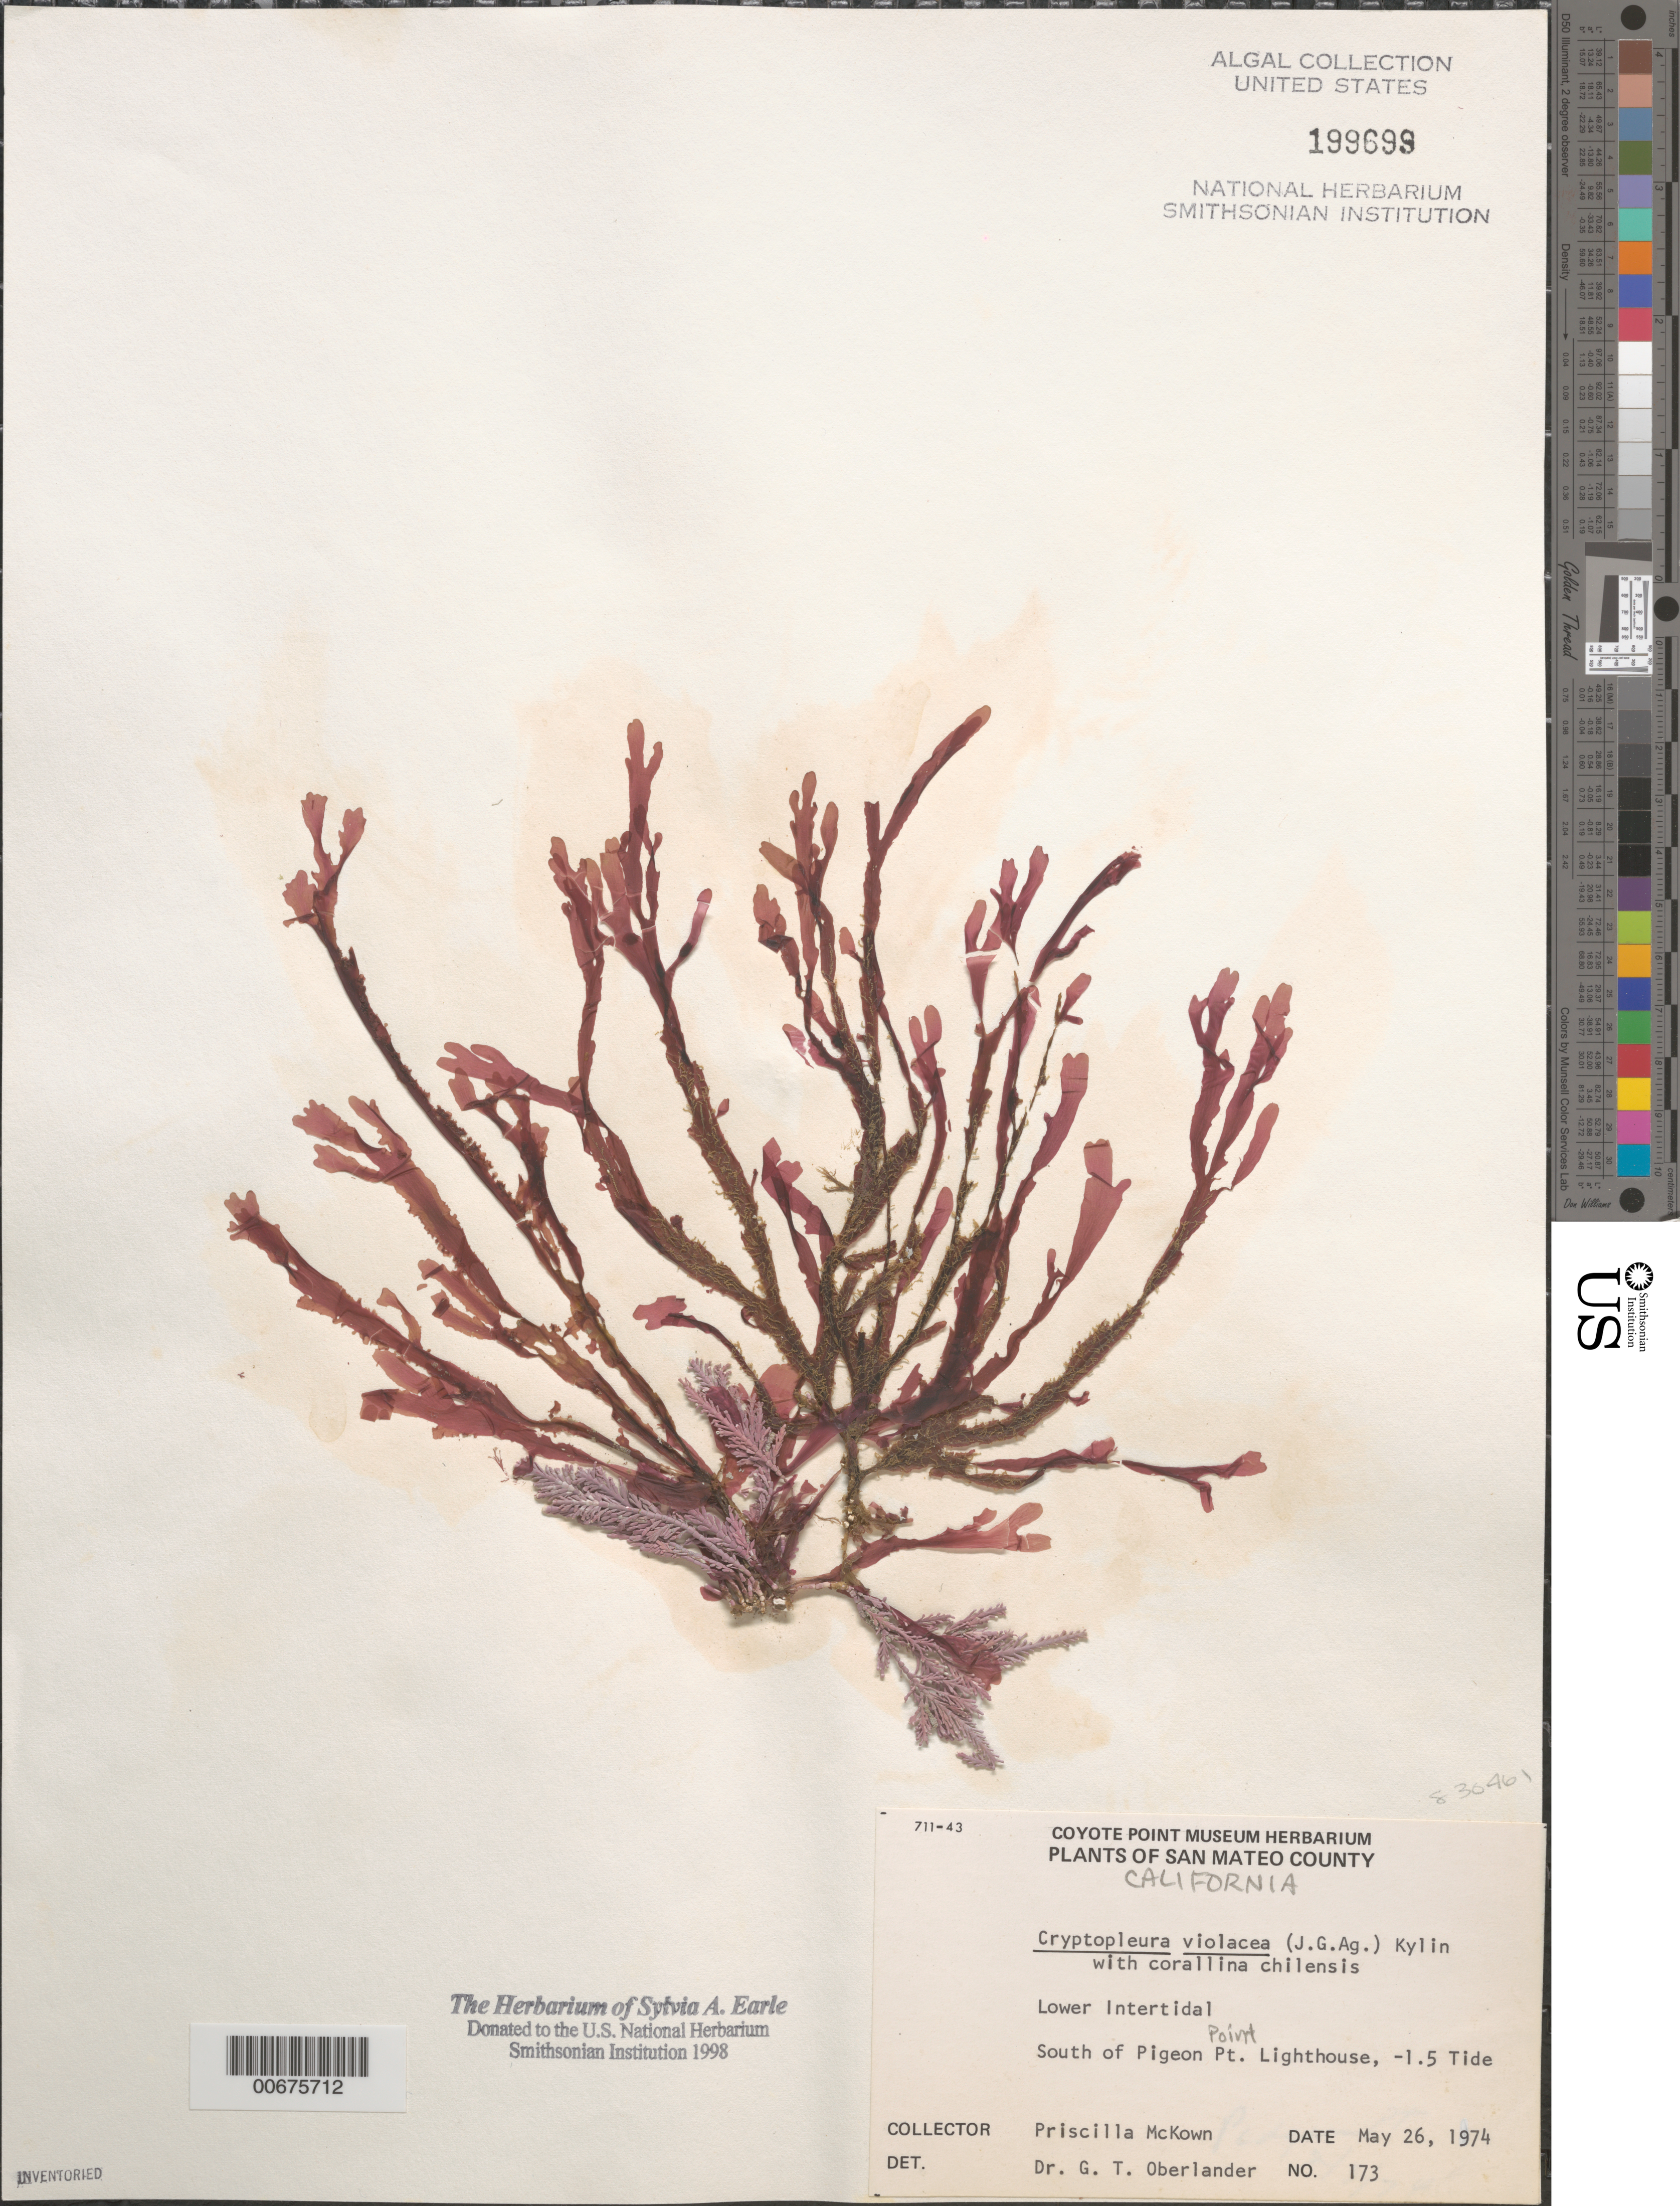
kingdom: Plantae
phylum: Rhodophyta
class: Florideophyceae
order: Ceramiales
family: Delesseriaceae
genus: Cryptopleura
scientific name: Cryptopleura violacea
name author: (J. Ag.) Kylin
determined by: Oberlander, G. T.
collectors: P. McKown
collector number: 173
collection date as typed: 26 May 1974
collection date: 1974-05-26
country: United States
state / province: California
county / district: San Mateo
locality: South of Pigeon Point Lighthouse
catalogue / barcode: US 199699